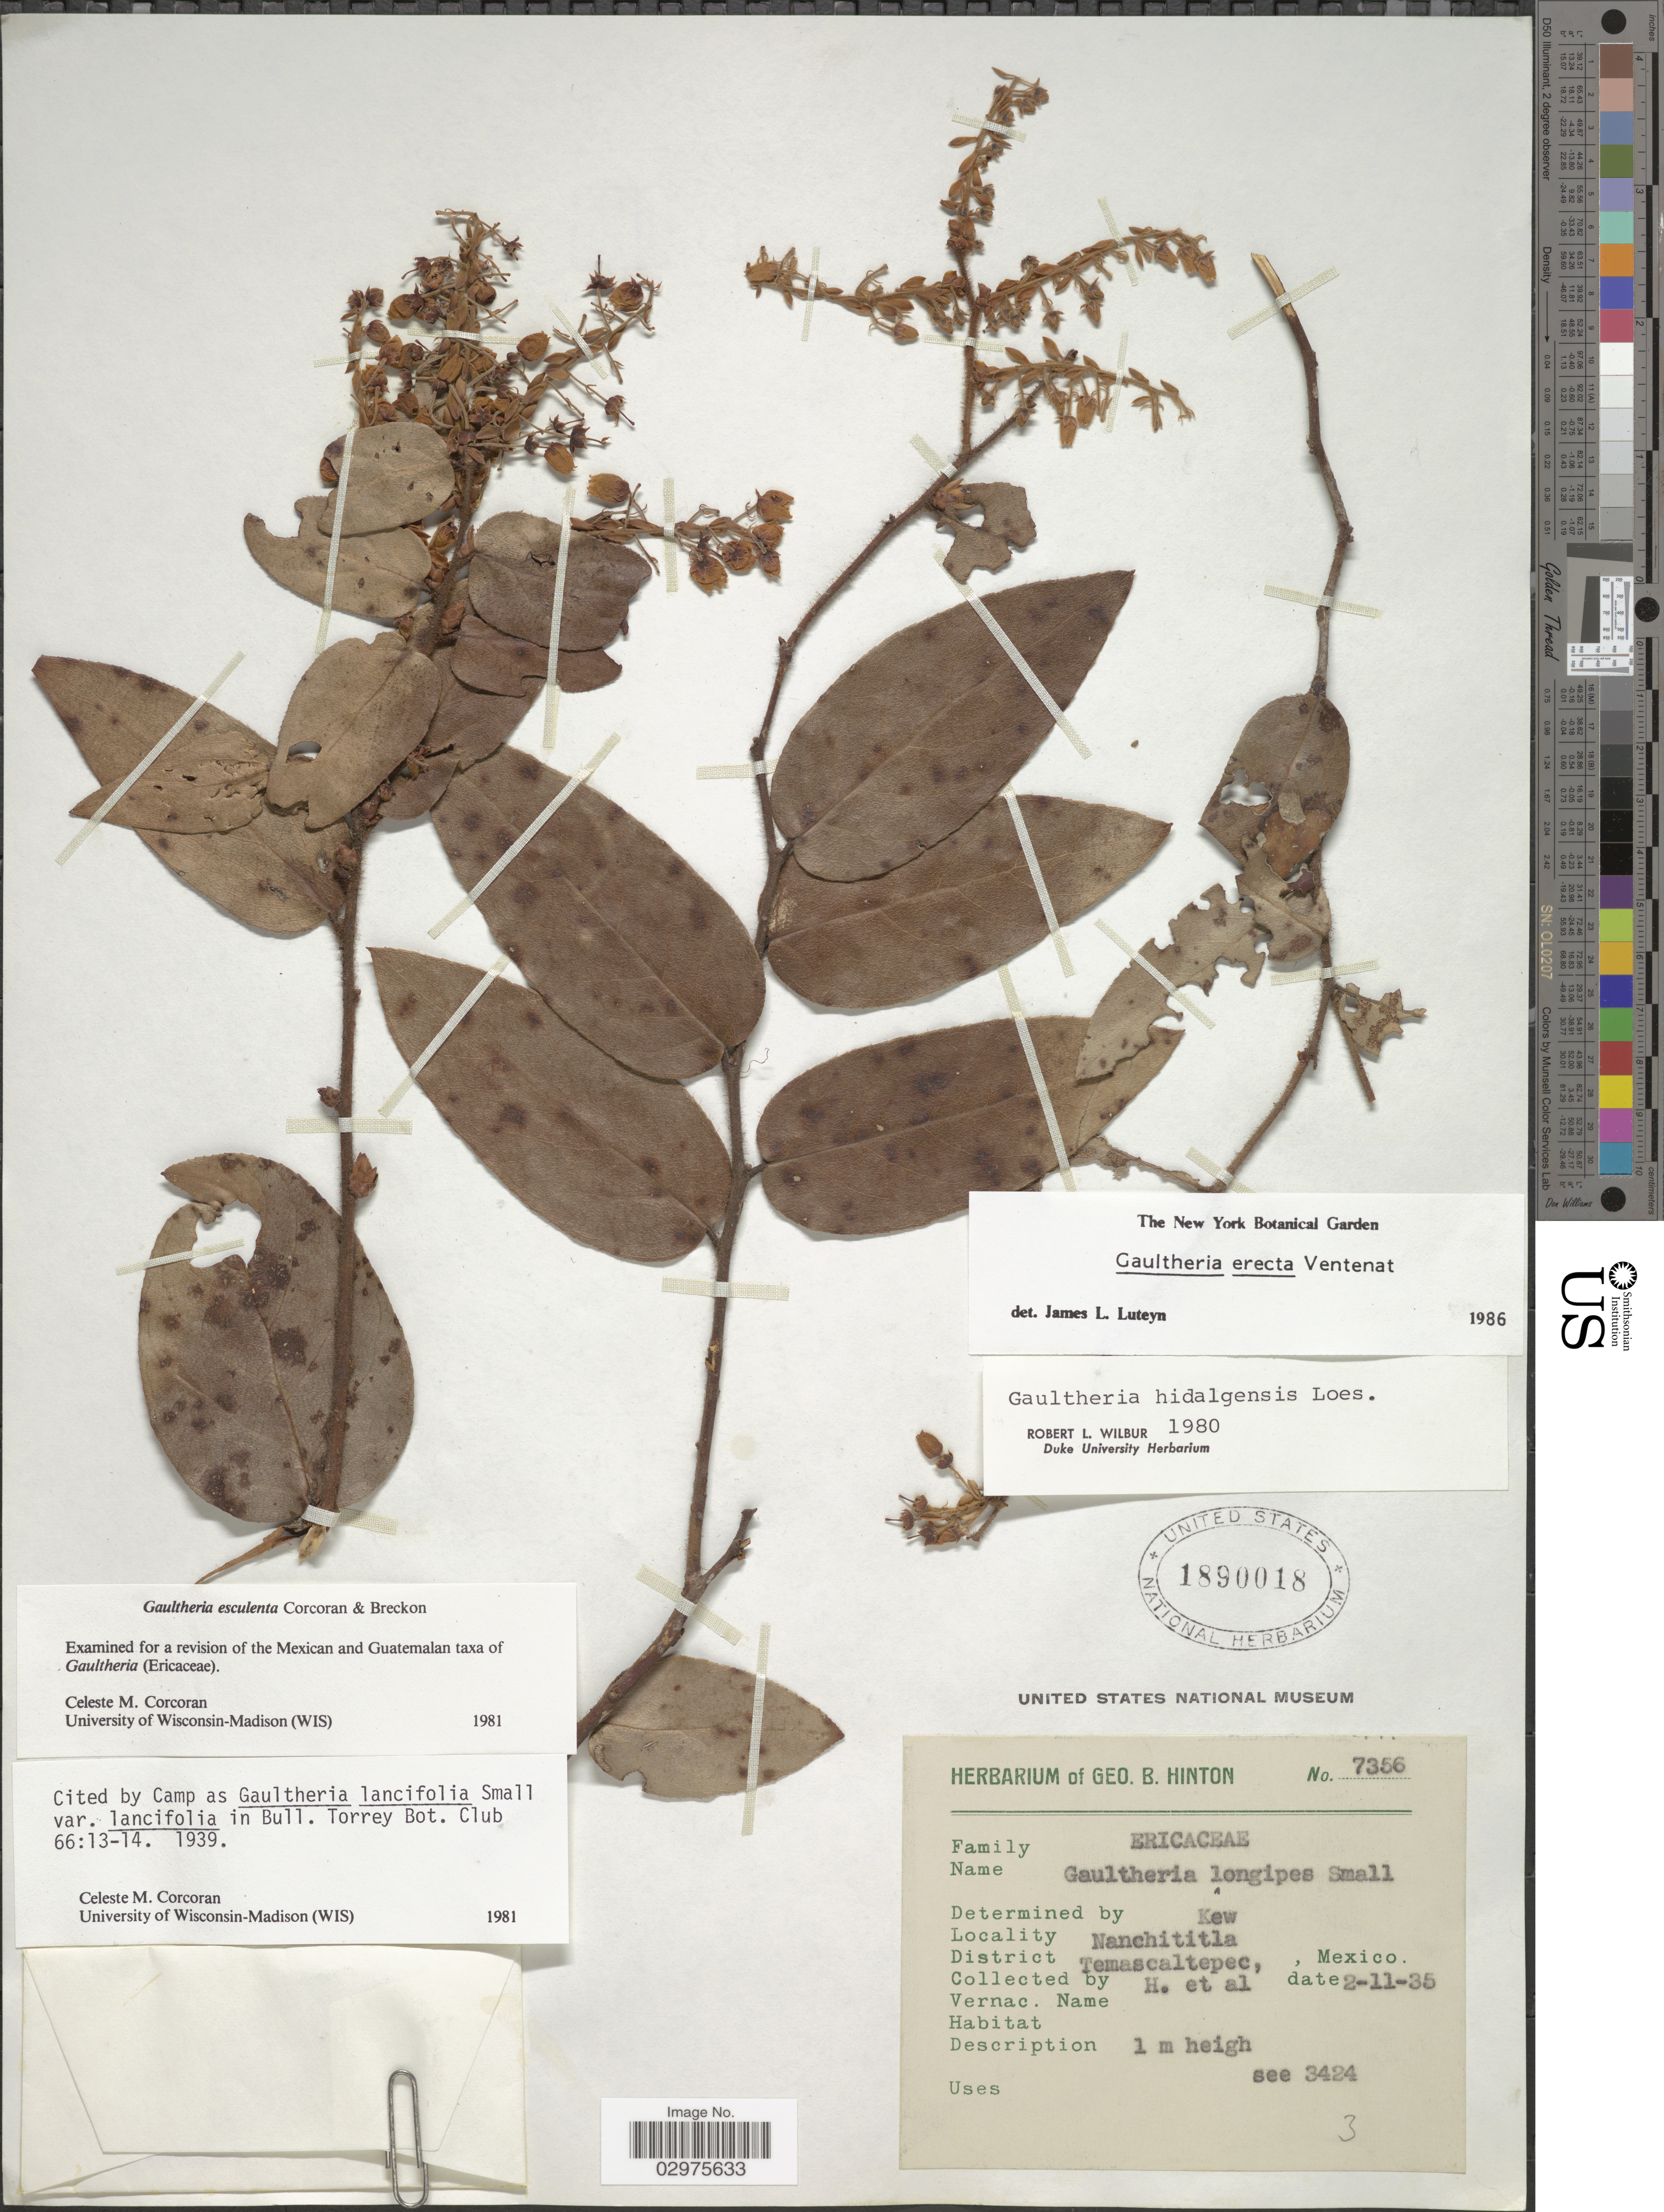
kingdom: Plantae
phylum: Tracheophyta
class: Magnoliopsida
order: Ericales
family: Ericaceae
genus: Gaultheria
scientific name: Gaultheria erecta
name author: Vent.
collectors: G. B. Hinton & et al.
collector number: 7356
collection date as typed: Transcribed d/m/y: 2/11/35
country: Mexico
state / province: México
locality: Nanchititla. District Temascaltepec.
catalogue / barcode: US 1890018